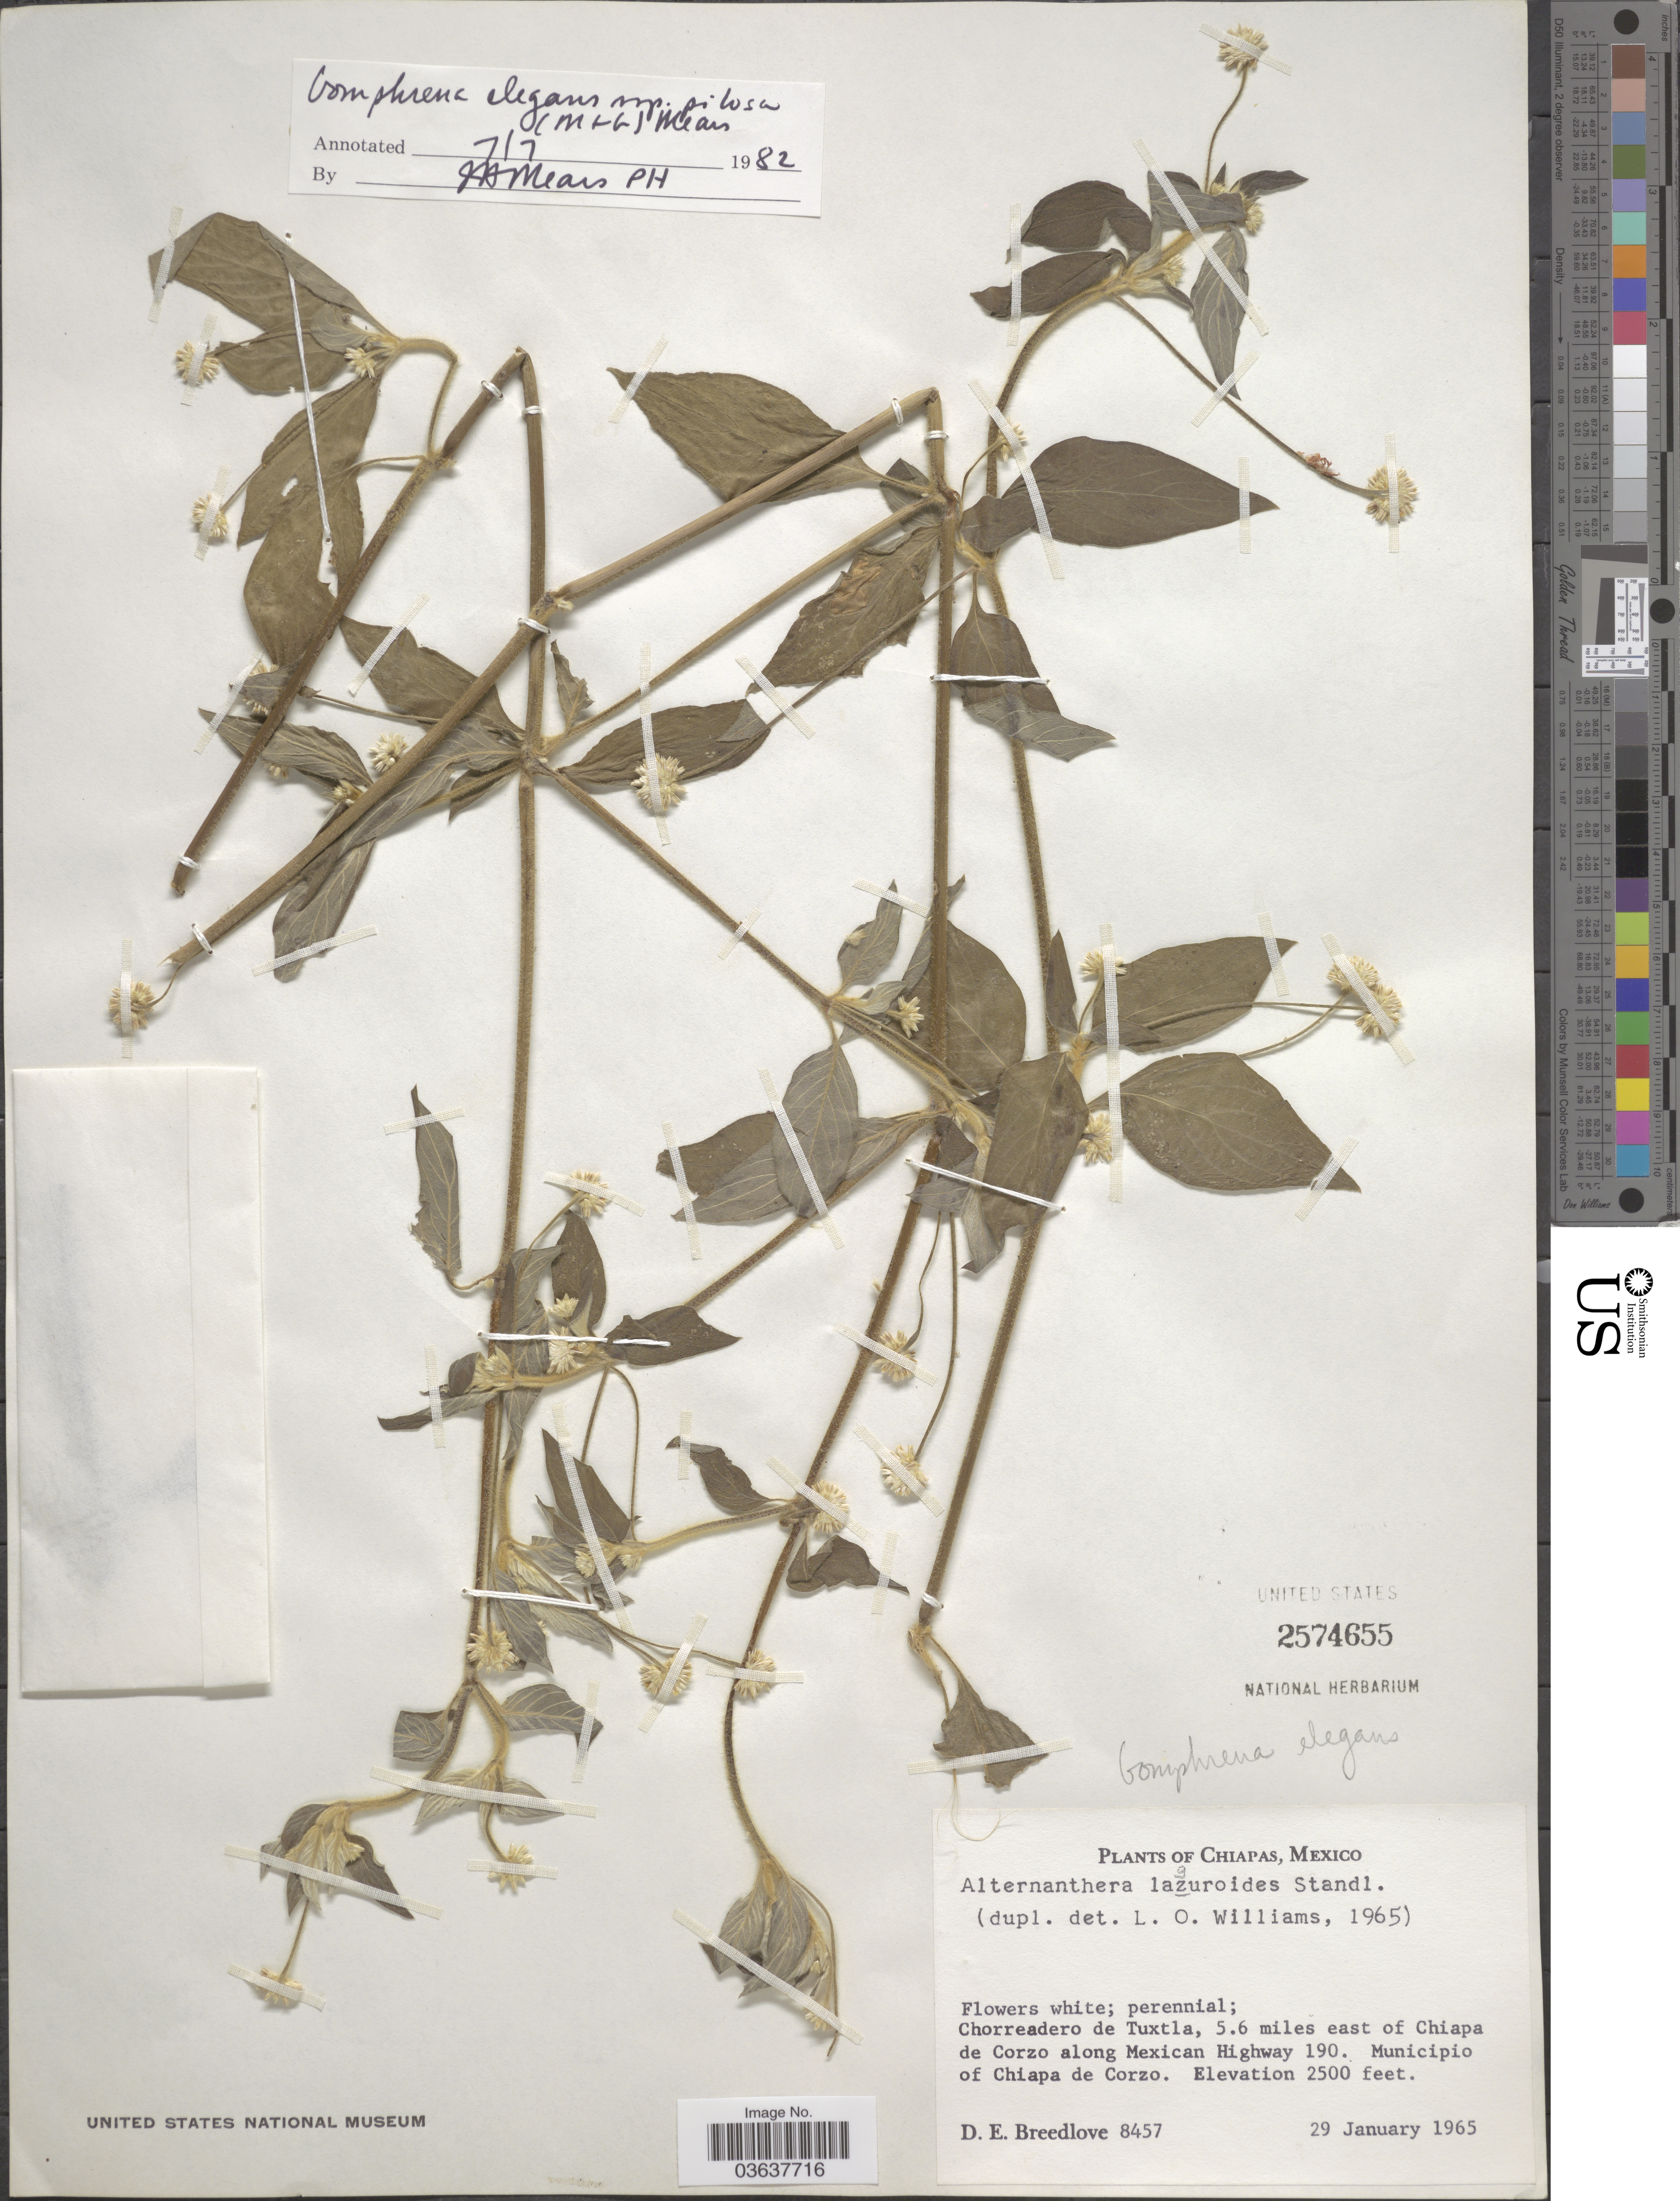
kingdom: Plantae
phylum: Tracheophyta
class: Magnoliopsida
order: Caryophyllales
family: Amaranthaceae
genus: Gomphrena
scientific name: Gomphrena elegans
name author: Mart.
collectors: D. E. Breedlove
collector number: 8457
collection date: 1965-01-29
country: Mexico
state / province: Chiapas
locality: Chorreadero de Tuxtla, 5.6 miles east of Chiapa de Corzo along Mexican Highway 190. Municipio of Chiapa de Corzo.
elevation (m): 762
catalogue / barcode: US 2574655